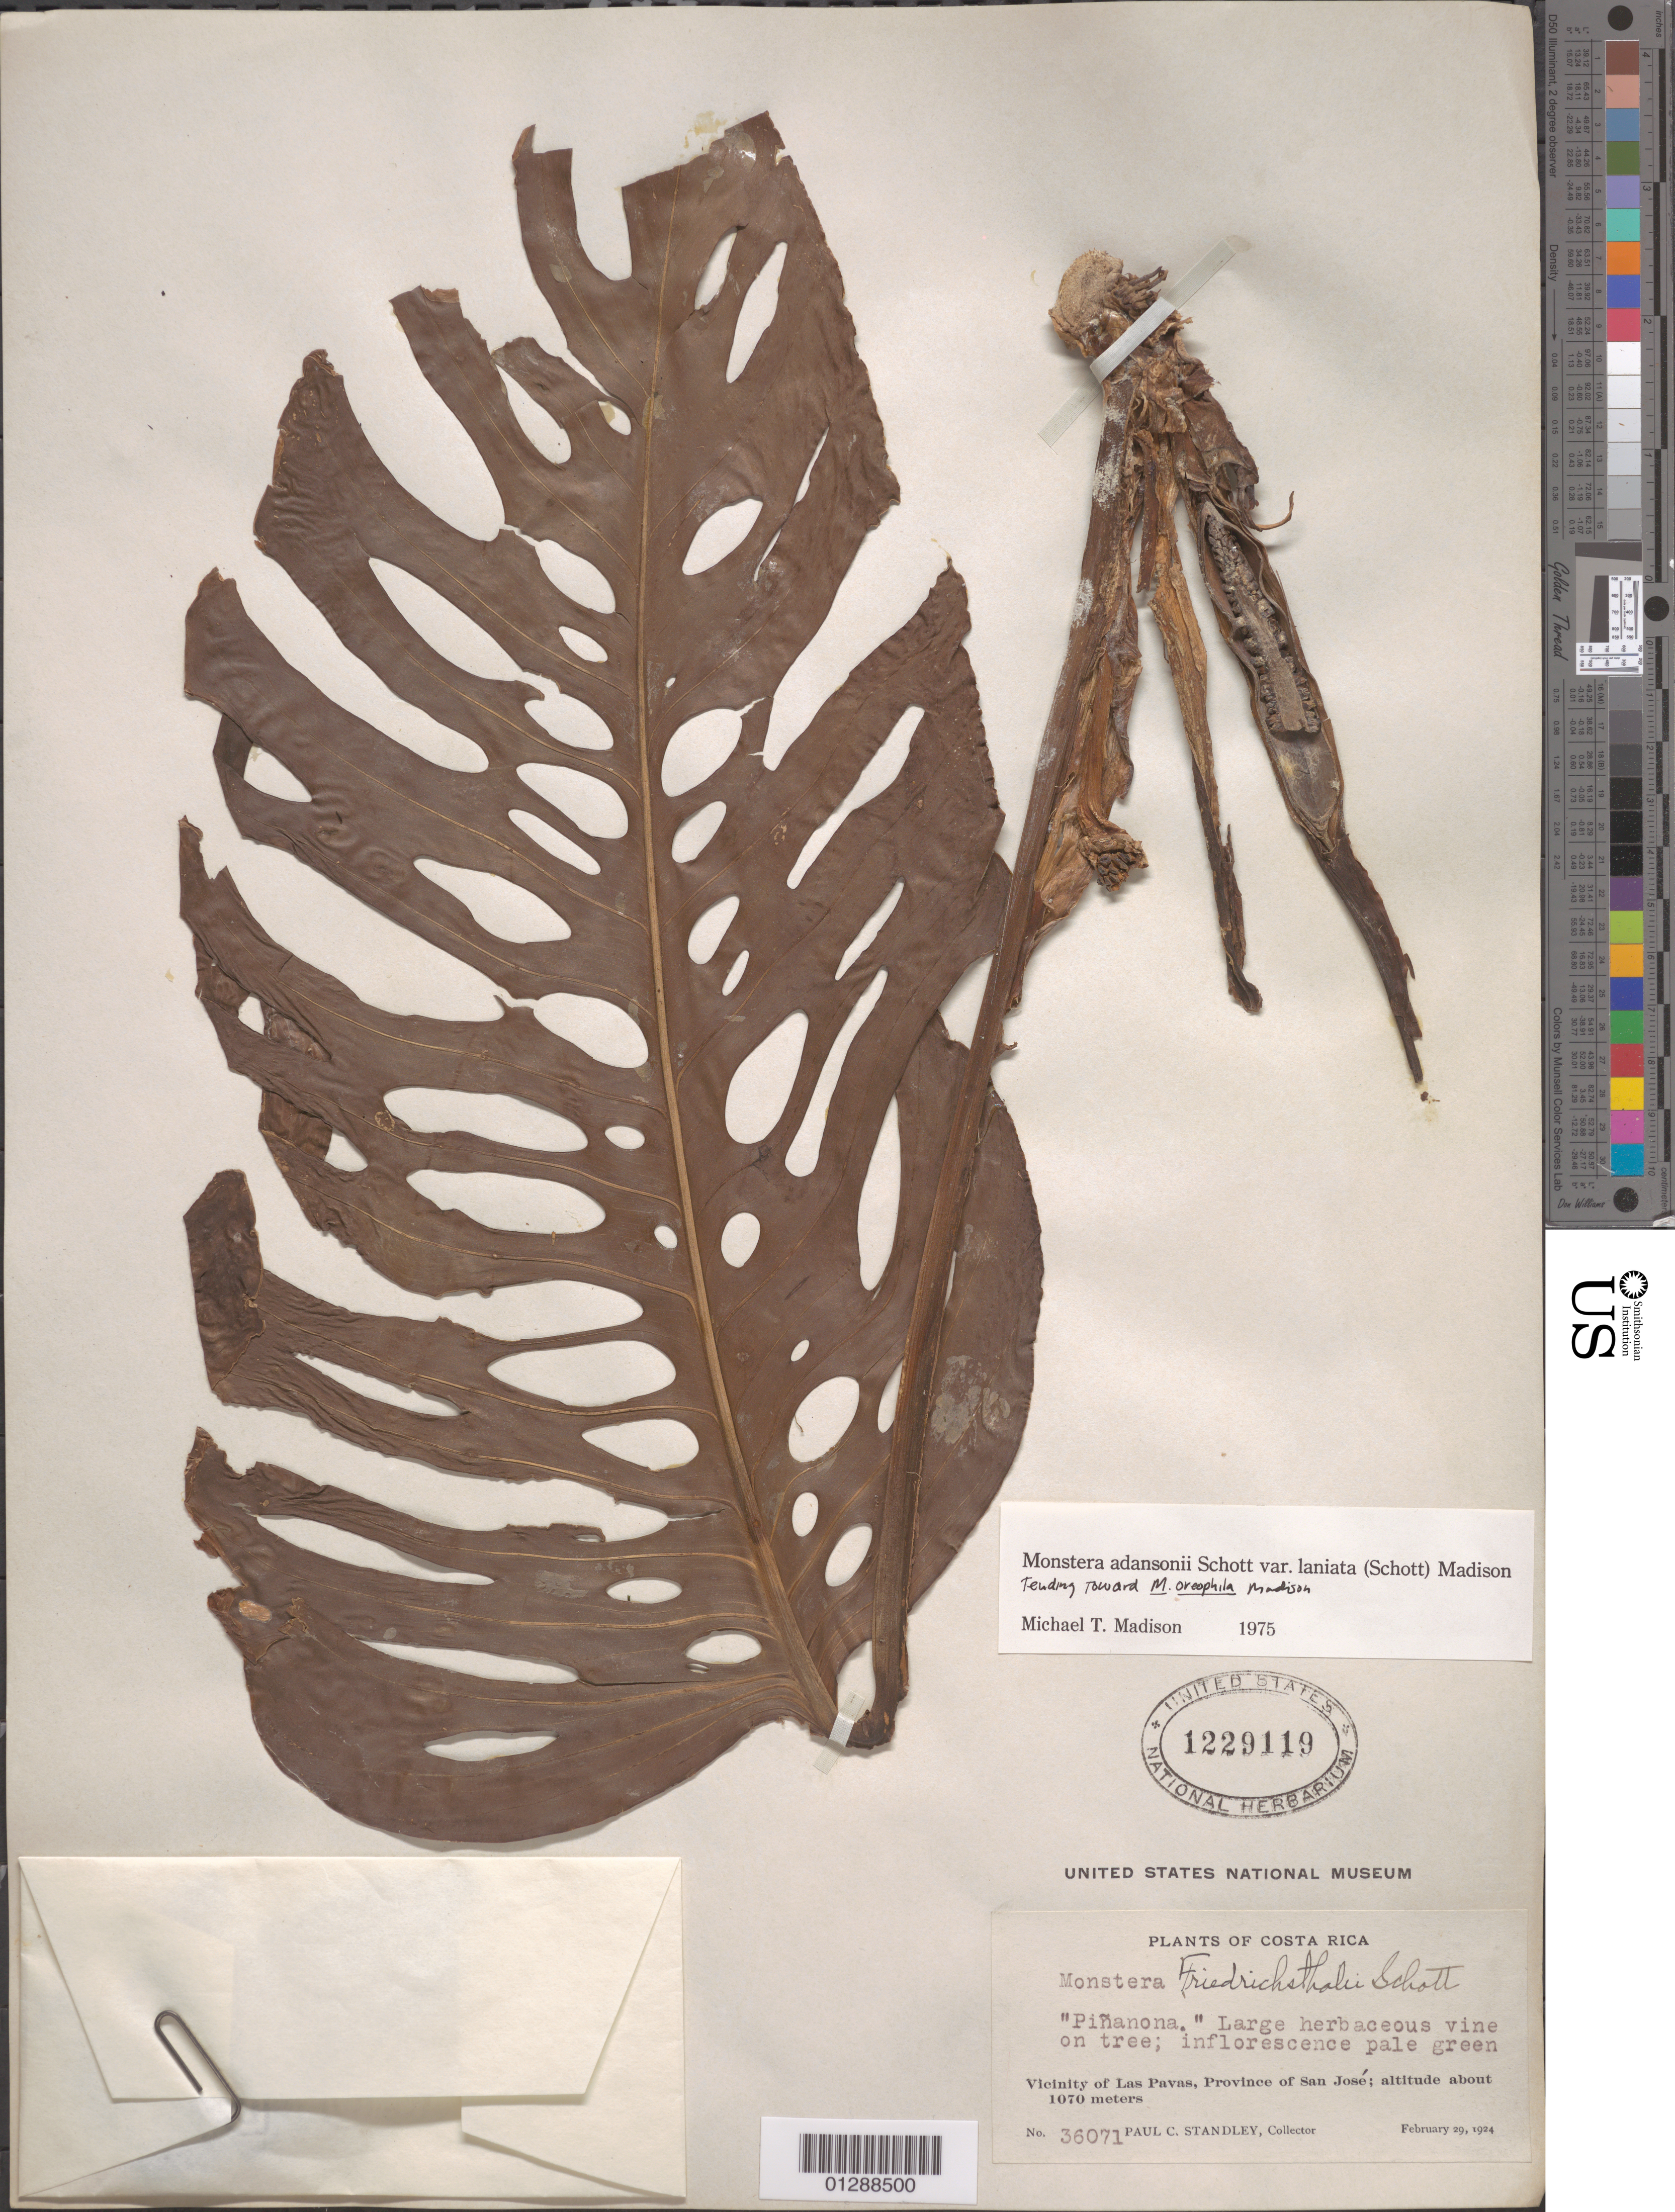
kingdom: Plantae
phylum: Tracheophyta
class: Liliopsida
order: Alismatales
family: Araceae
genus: Monstera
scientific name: Monstera adansonii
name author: Schott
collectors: P. C. Standley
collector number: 36071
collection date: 1924-02-29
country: Costa Rica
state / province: San José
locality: Vicinity of Las Pavas.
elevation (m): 1070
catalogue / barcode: US 1229119